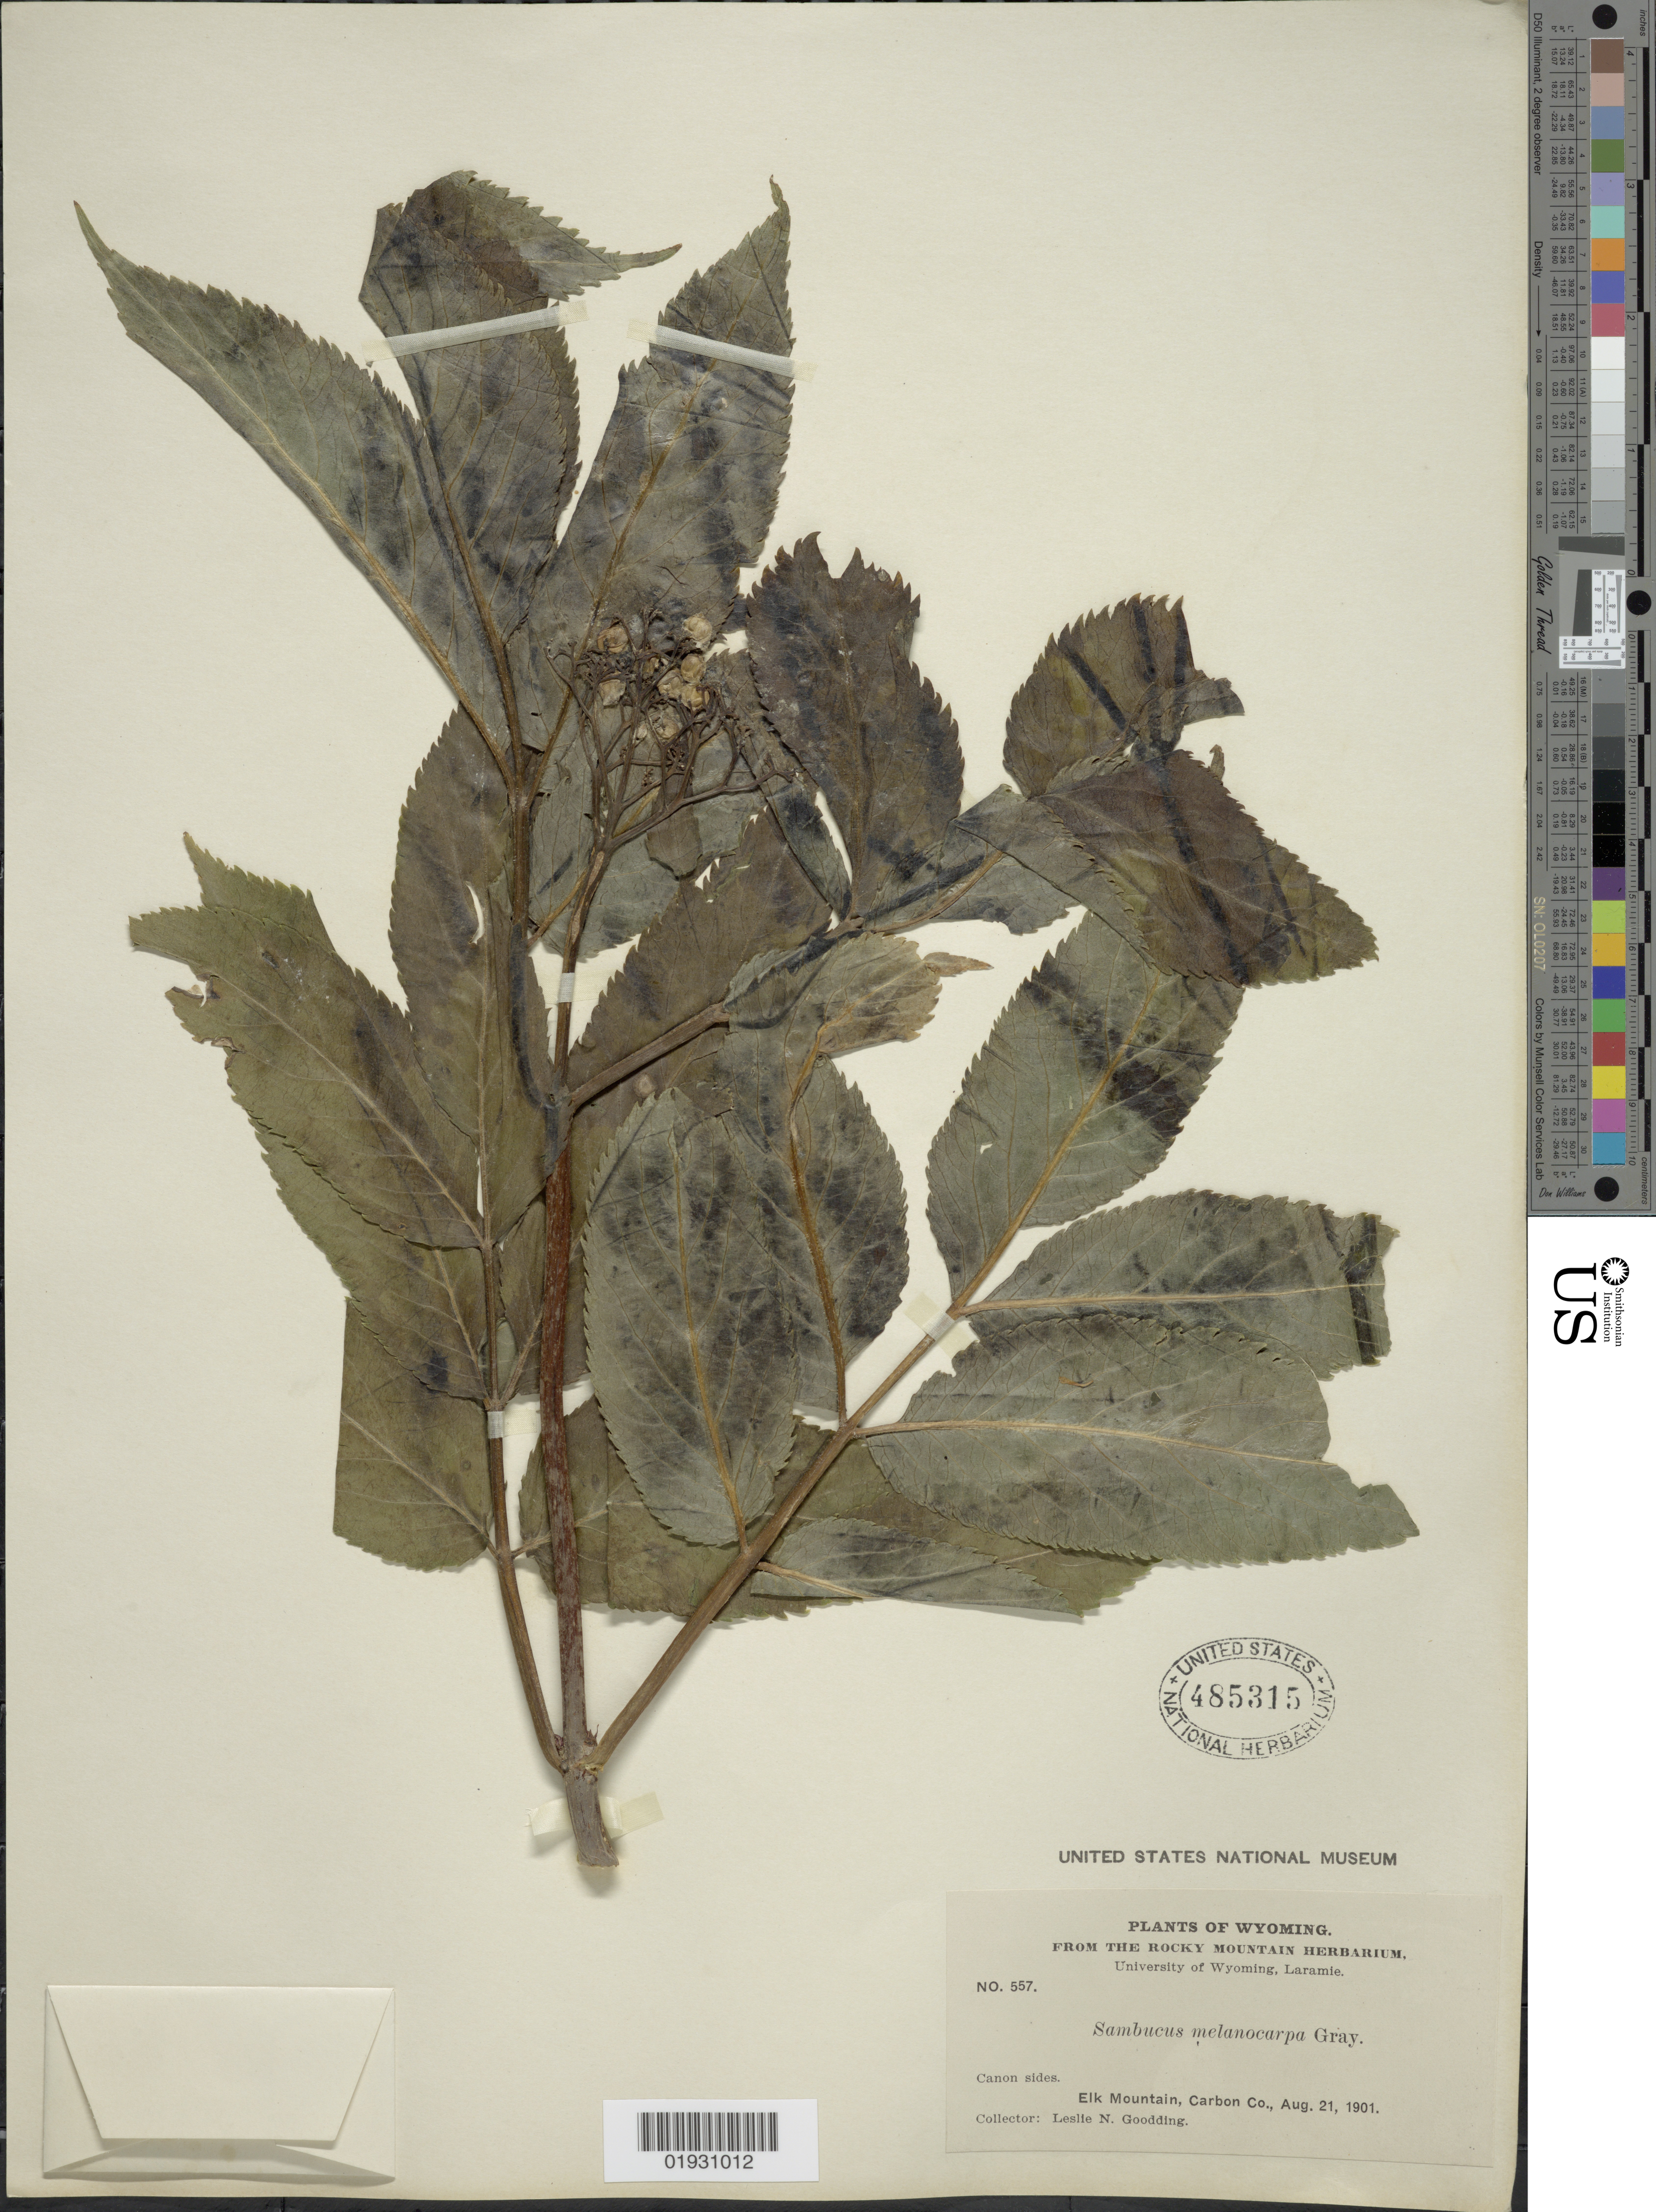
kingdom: Plantae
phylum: Tracheophyta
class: Magnoliopsida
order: Dipsacales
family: Viburnaceae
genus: Sambucus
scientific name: Sambucus melanocarpa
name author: A. Gray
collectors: L. N. Goodding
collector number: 557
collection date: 1901-08-21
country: United States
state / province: Wyoming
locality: Canon sides. Elk Mountains, Carbon Co.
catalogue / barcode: US 485315